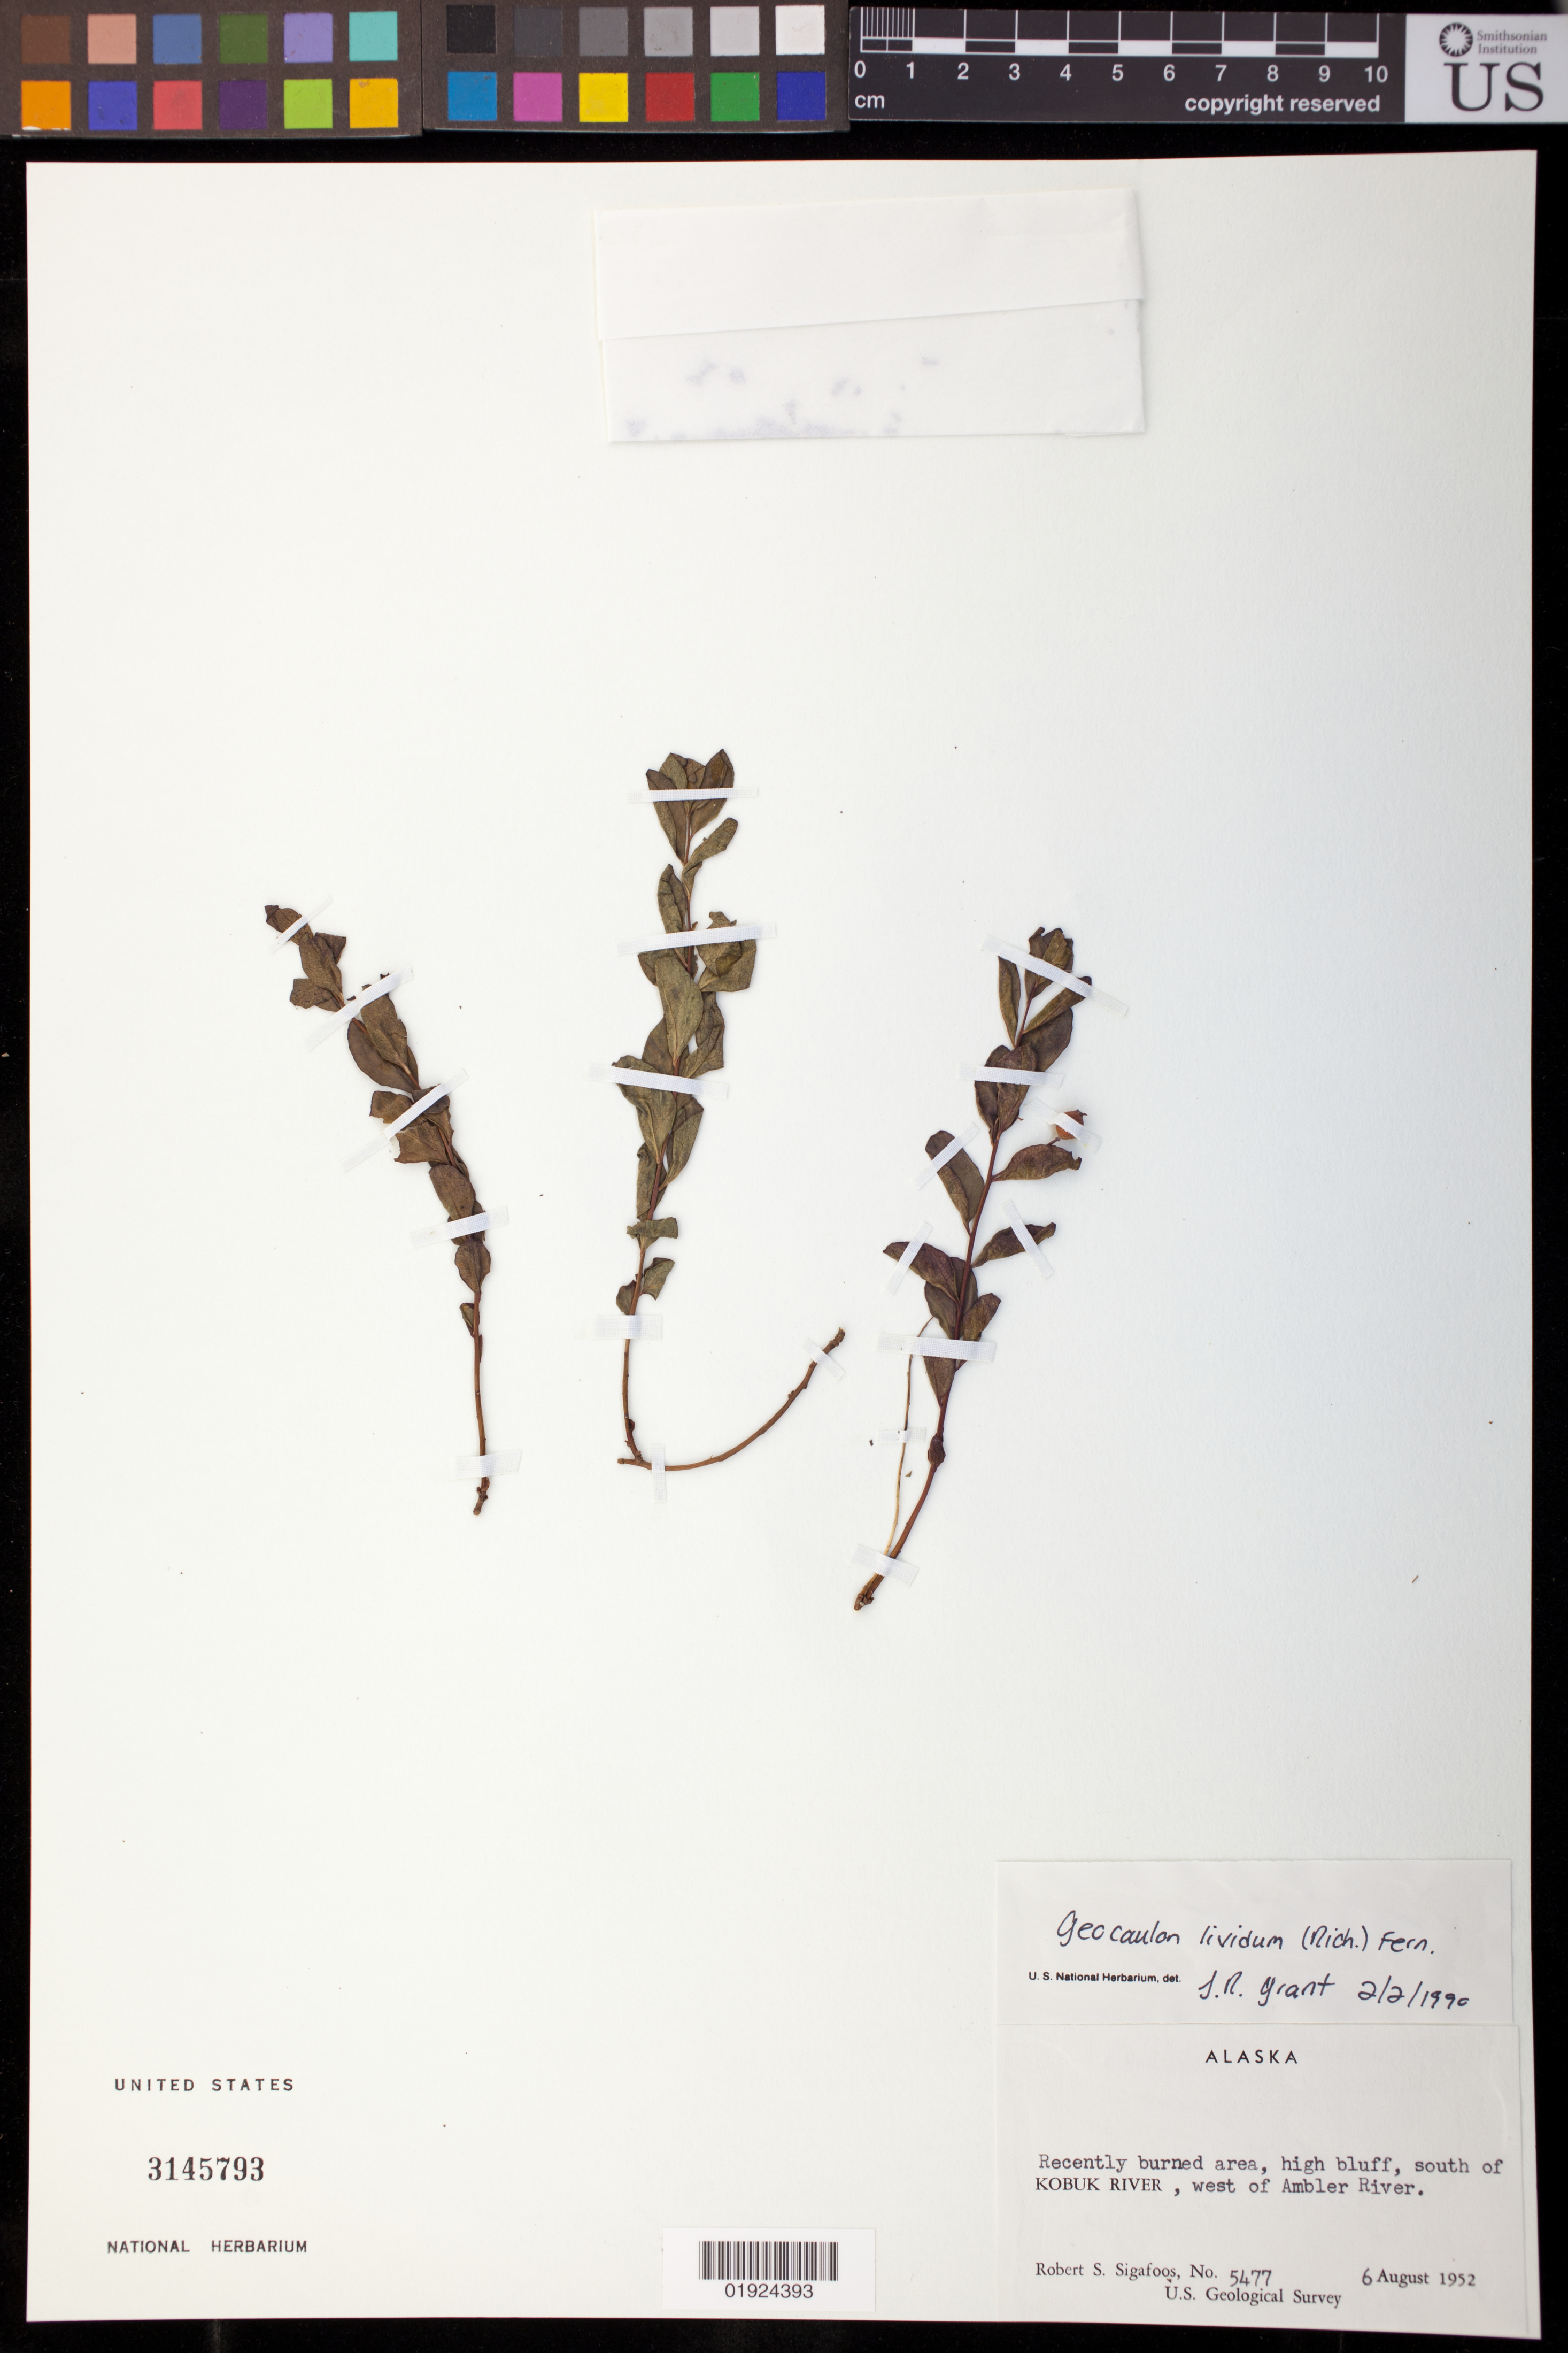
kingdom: Plantae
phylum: Tracheophyta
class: Magnoliopsida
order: Santalales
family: Comandraceae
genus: Geocaulon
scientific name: Geocaulon lividum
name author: (Richardson) Fernald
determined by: Grant, J. R.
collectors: R. Sigafoos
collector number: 5477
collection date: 1952-08-06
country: United States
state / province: Alaska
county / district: Northwest Arctic Borough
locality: High bluff, south of Kobuk River, west of Ambler River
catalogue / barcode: US 3145793